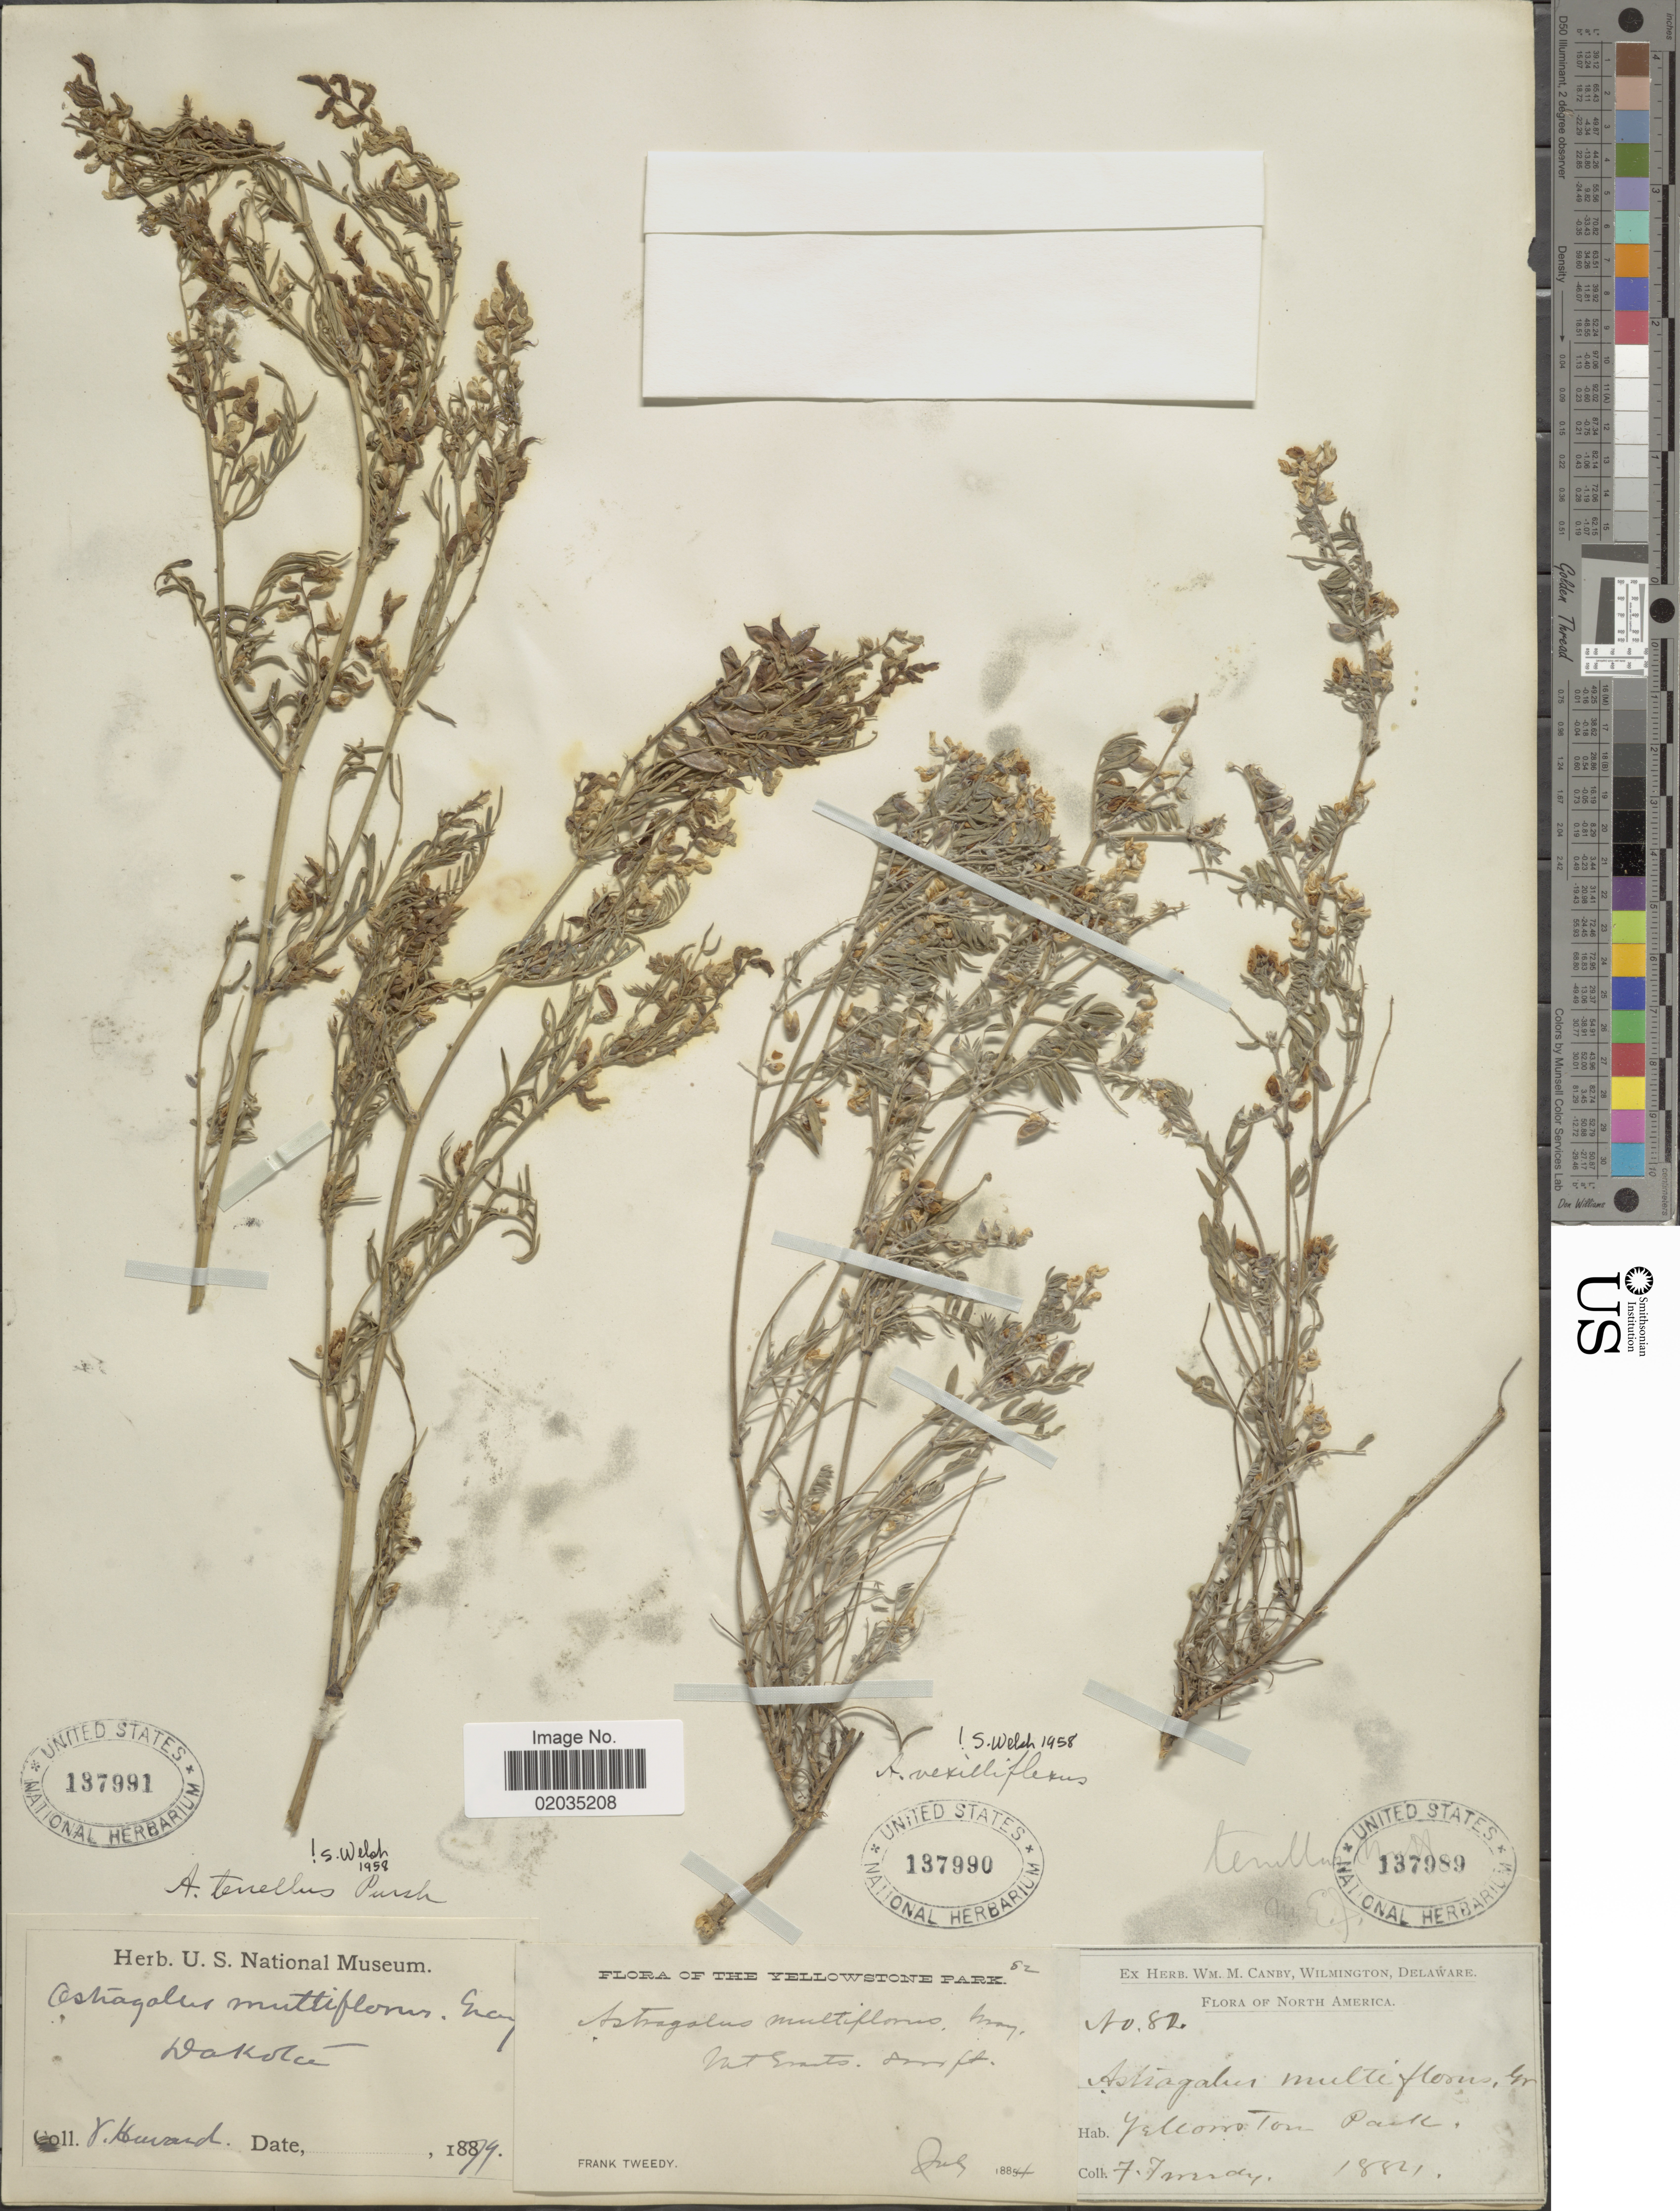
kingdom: Plantae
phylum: Tracheophyta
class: Magnoliopsida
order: Fabales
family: Fabaceae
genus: Astragalus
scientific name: Astragalus tenellus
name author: Pursh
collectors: F. Tweedy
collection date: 1884-07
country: United States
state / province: Wyoming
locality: The Yellowstone Park, Mt Everts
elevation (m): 2438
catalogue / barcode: US 137990-2